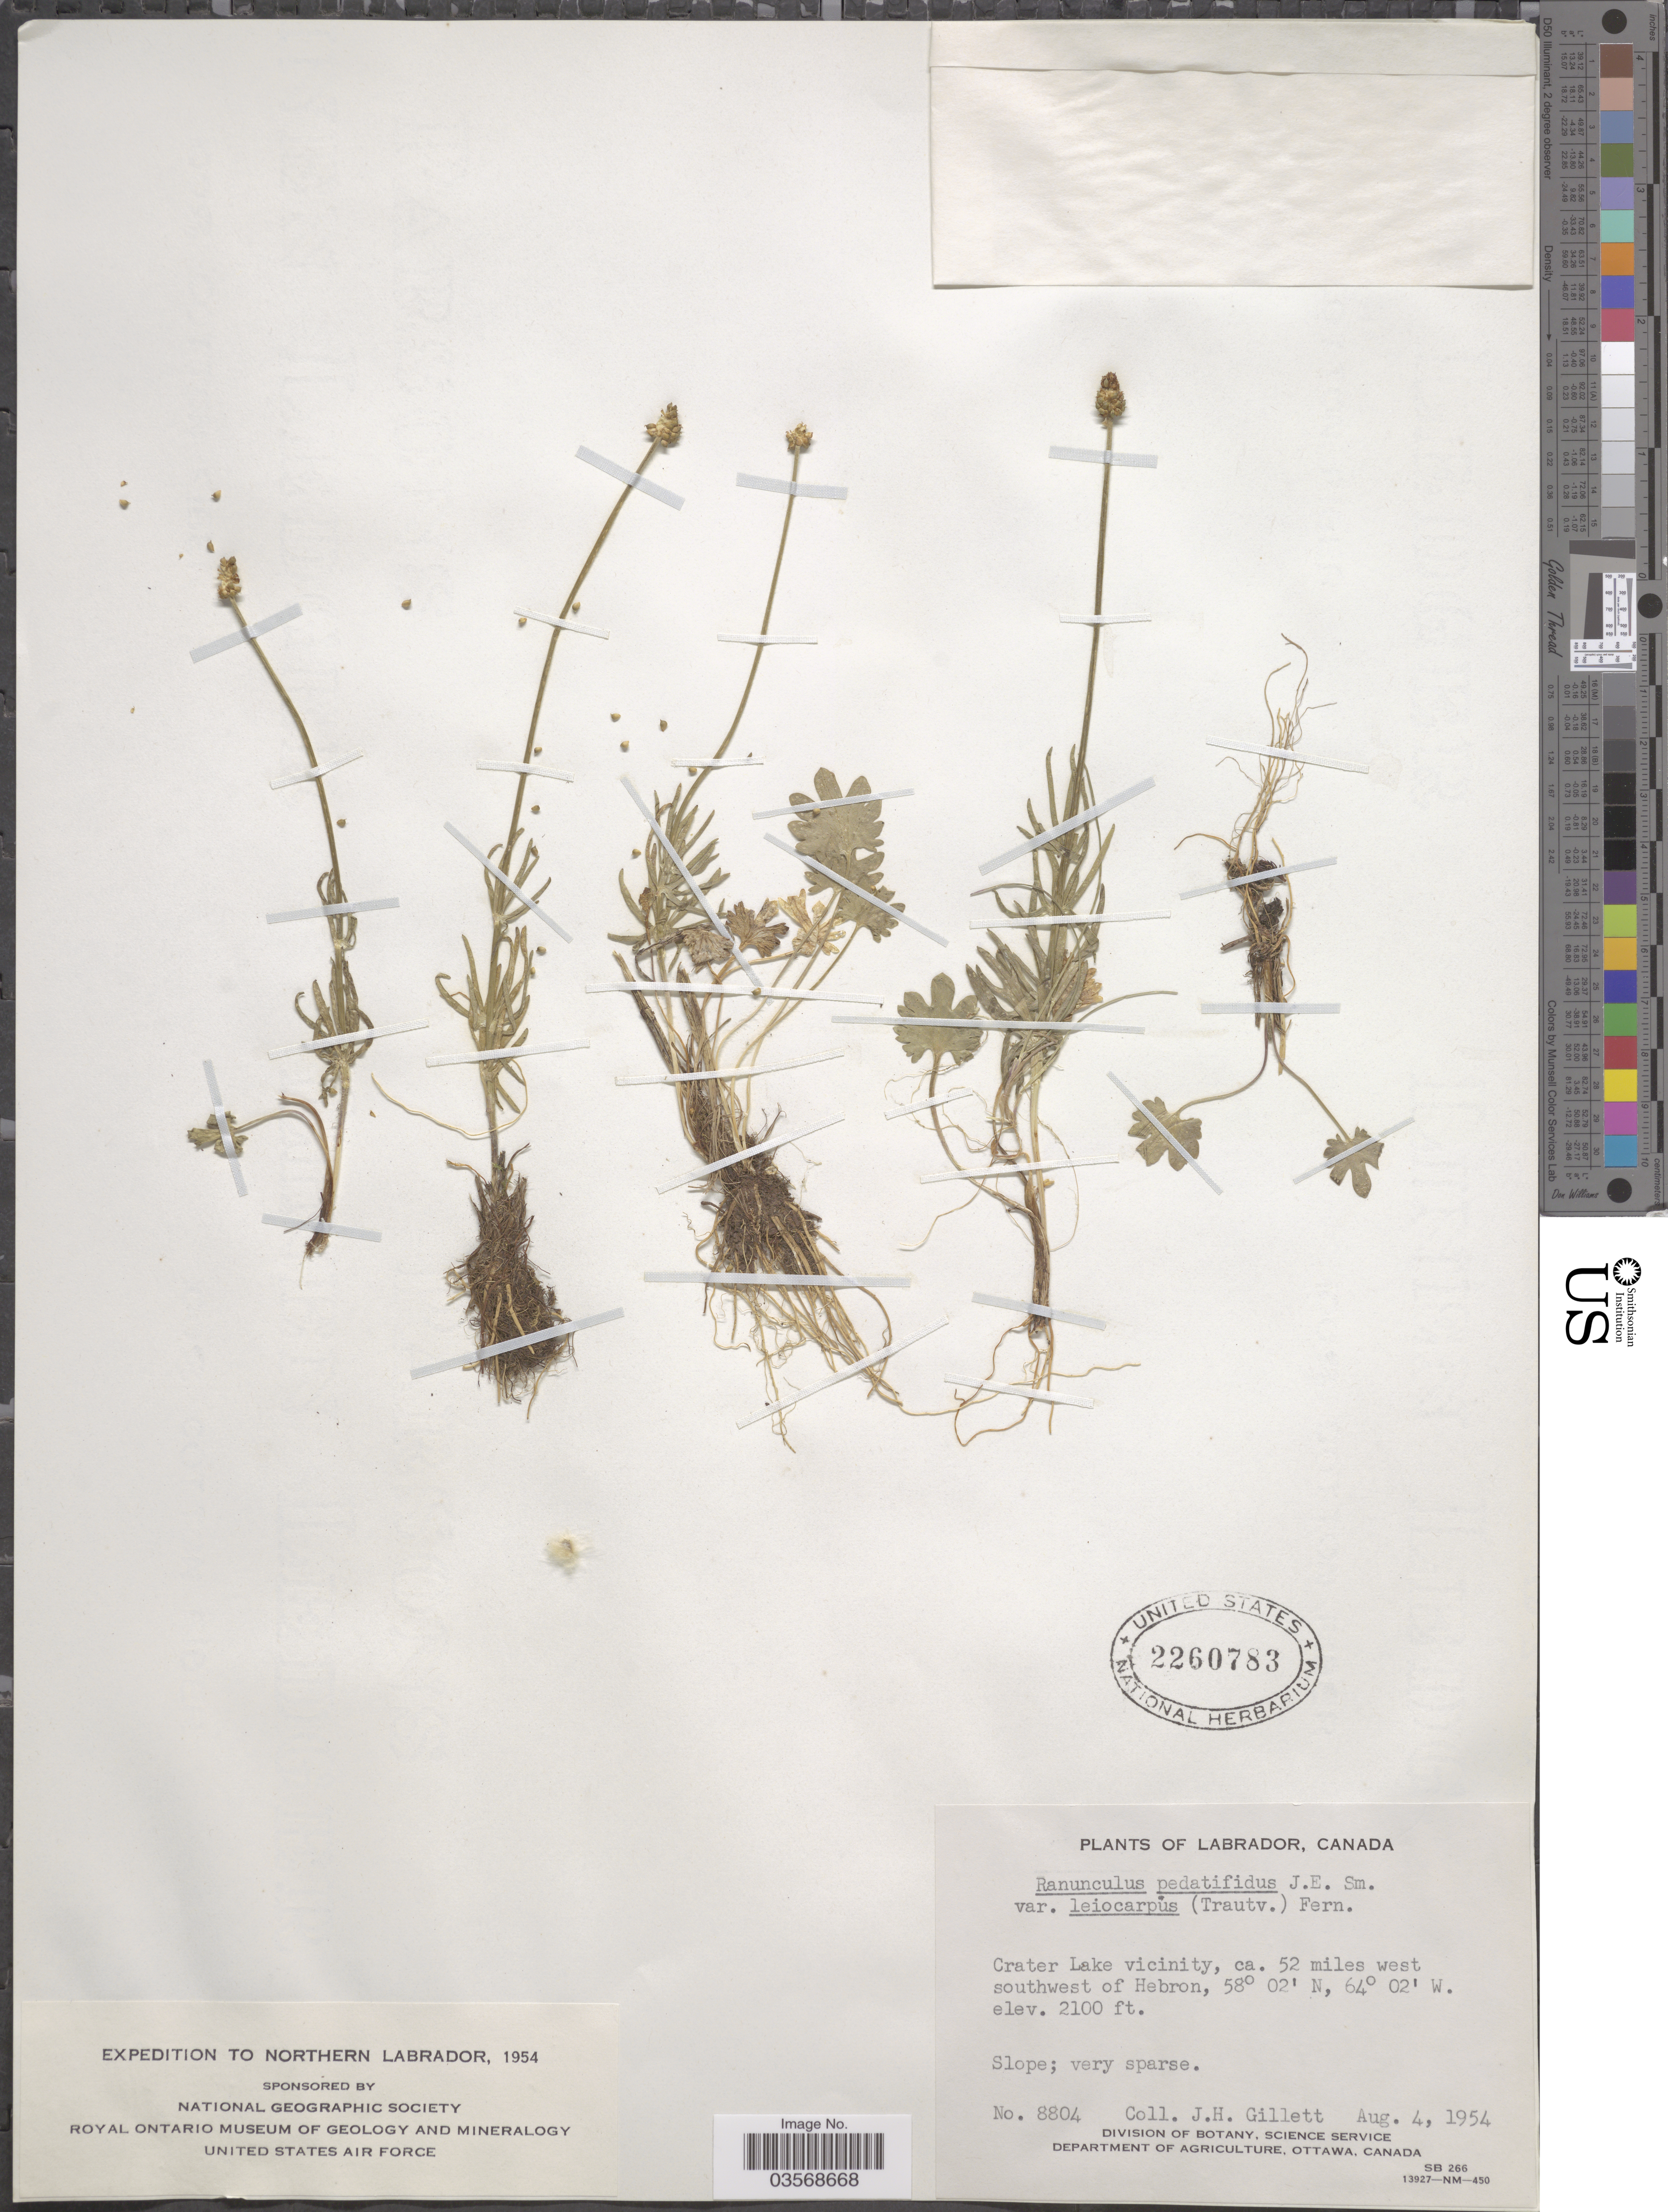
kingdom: Plantae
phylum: Tracheophyta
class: Magnoliopsida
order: Ranunculales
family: Ranunculaceae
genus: Ranunculus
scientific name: Ranunculus pedatifidus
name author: Sm.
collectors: J. Gillett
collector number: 8804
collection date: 1954-08-04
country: Canada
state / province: Newfoundland and Labrador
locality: Labrador. Crater Lake vicinity, ca. 52 miles west southwest of Hebron.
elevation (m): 640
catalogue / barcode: US 2260783